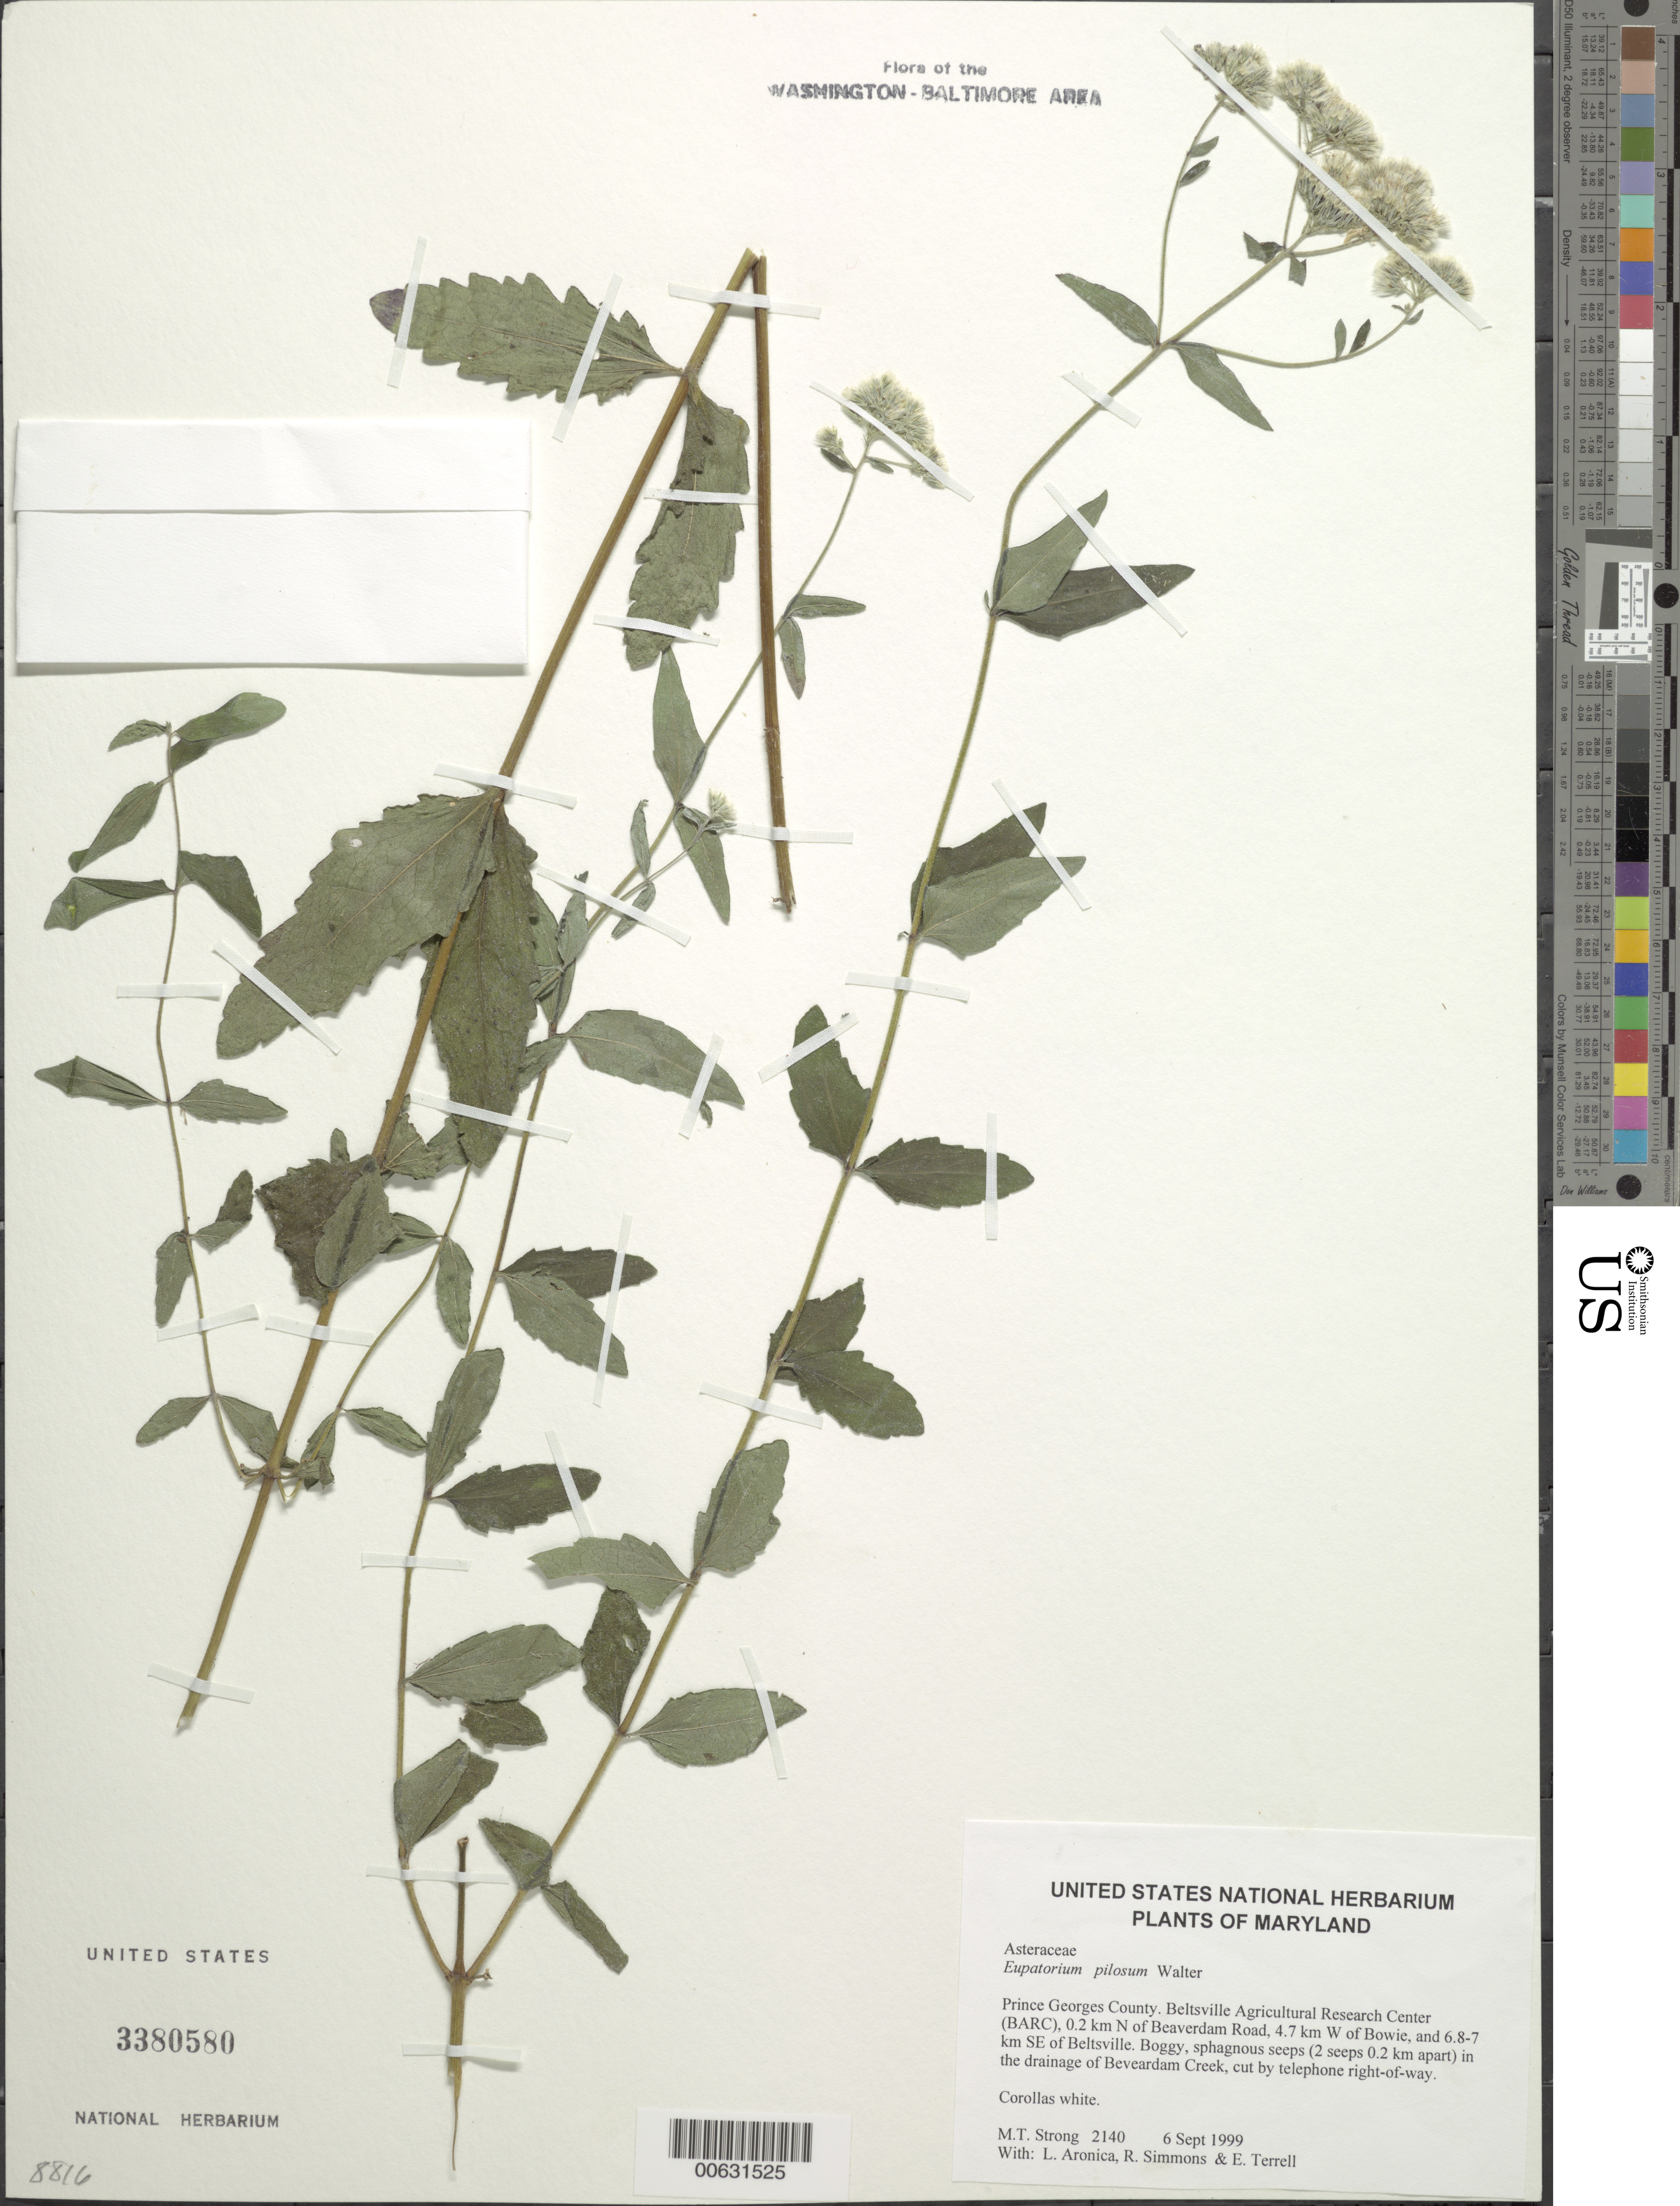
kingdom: Plantae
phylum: Tracheophyta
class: Magnoliopsida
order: Asterales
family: Asteraceae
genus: Eupatorium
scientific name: Eupatorium pilosum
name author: Walter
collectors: M. T. Strong, L. Aronica, R. Simmons & E. E. Terrell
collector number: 2140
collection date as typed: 06 Sep 1999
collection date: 1999-09-06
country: United States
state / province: Maryland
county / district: Prince George's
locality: Beltsville Agricultural Research Center (BARC), 0.2 km N of Beaverdam Road, 4.7 km W of Bowie, and 6.8-7 km SE of Beltsville.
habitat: Boggy, sphagnous seeps (2 seeps 0.2 km apart) in the drainage of Beveardam Creek, cut by telephone right-of-way.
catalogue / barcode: US 3380580